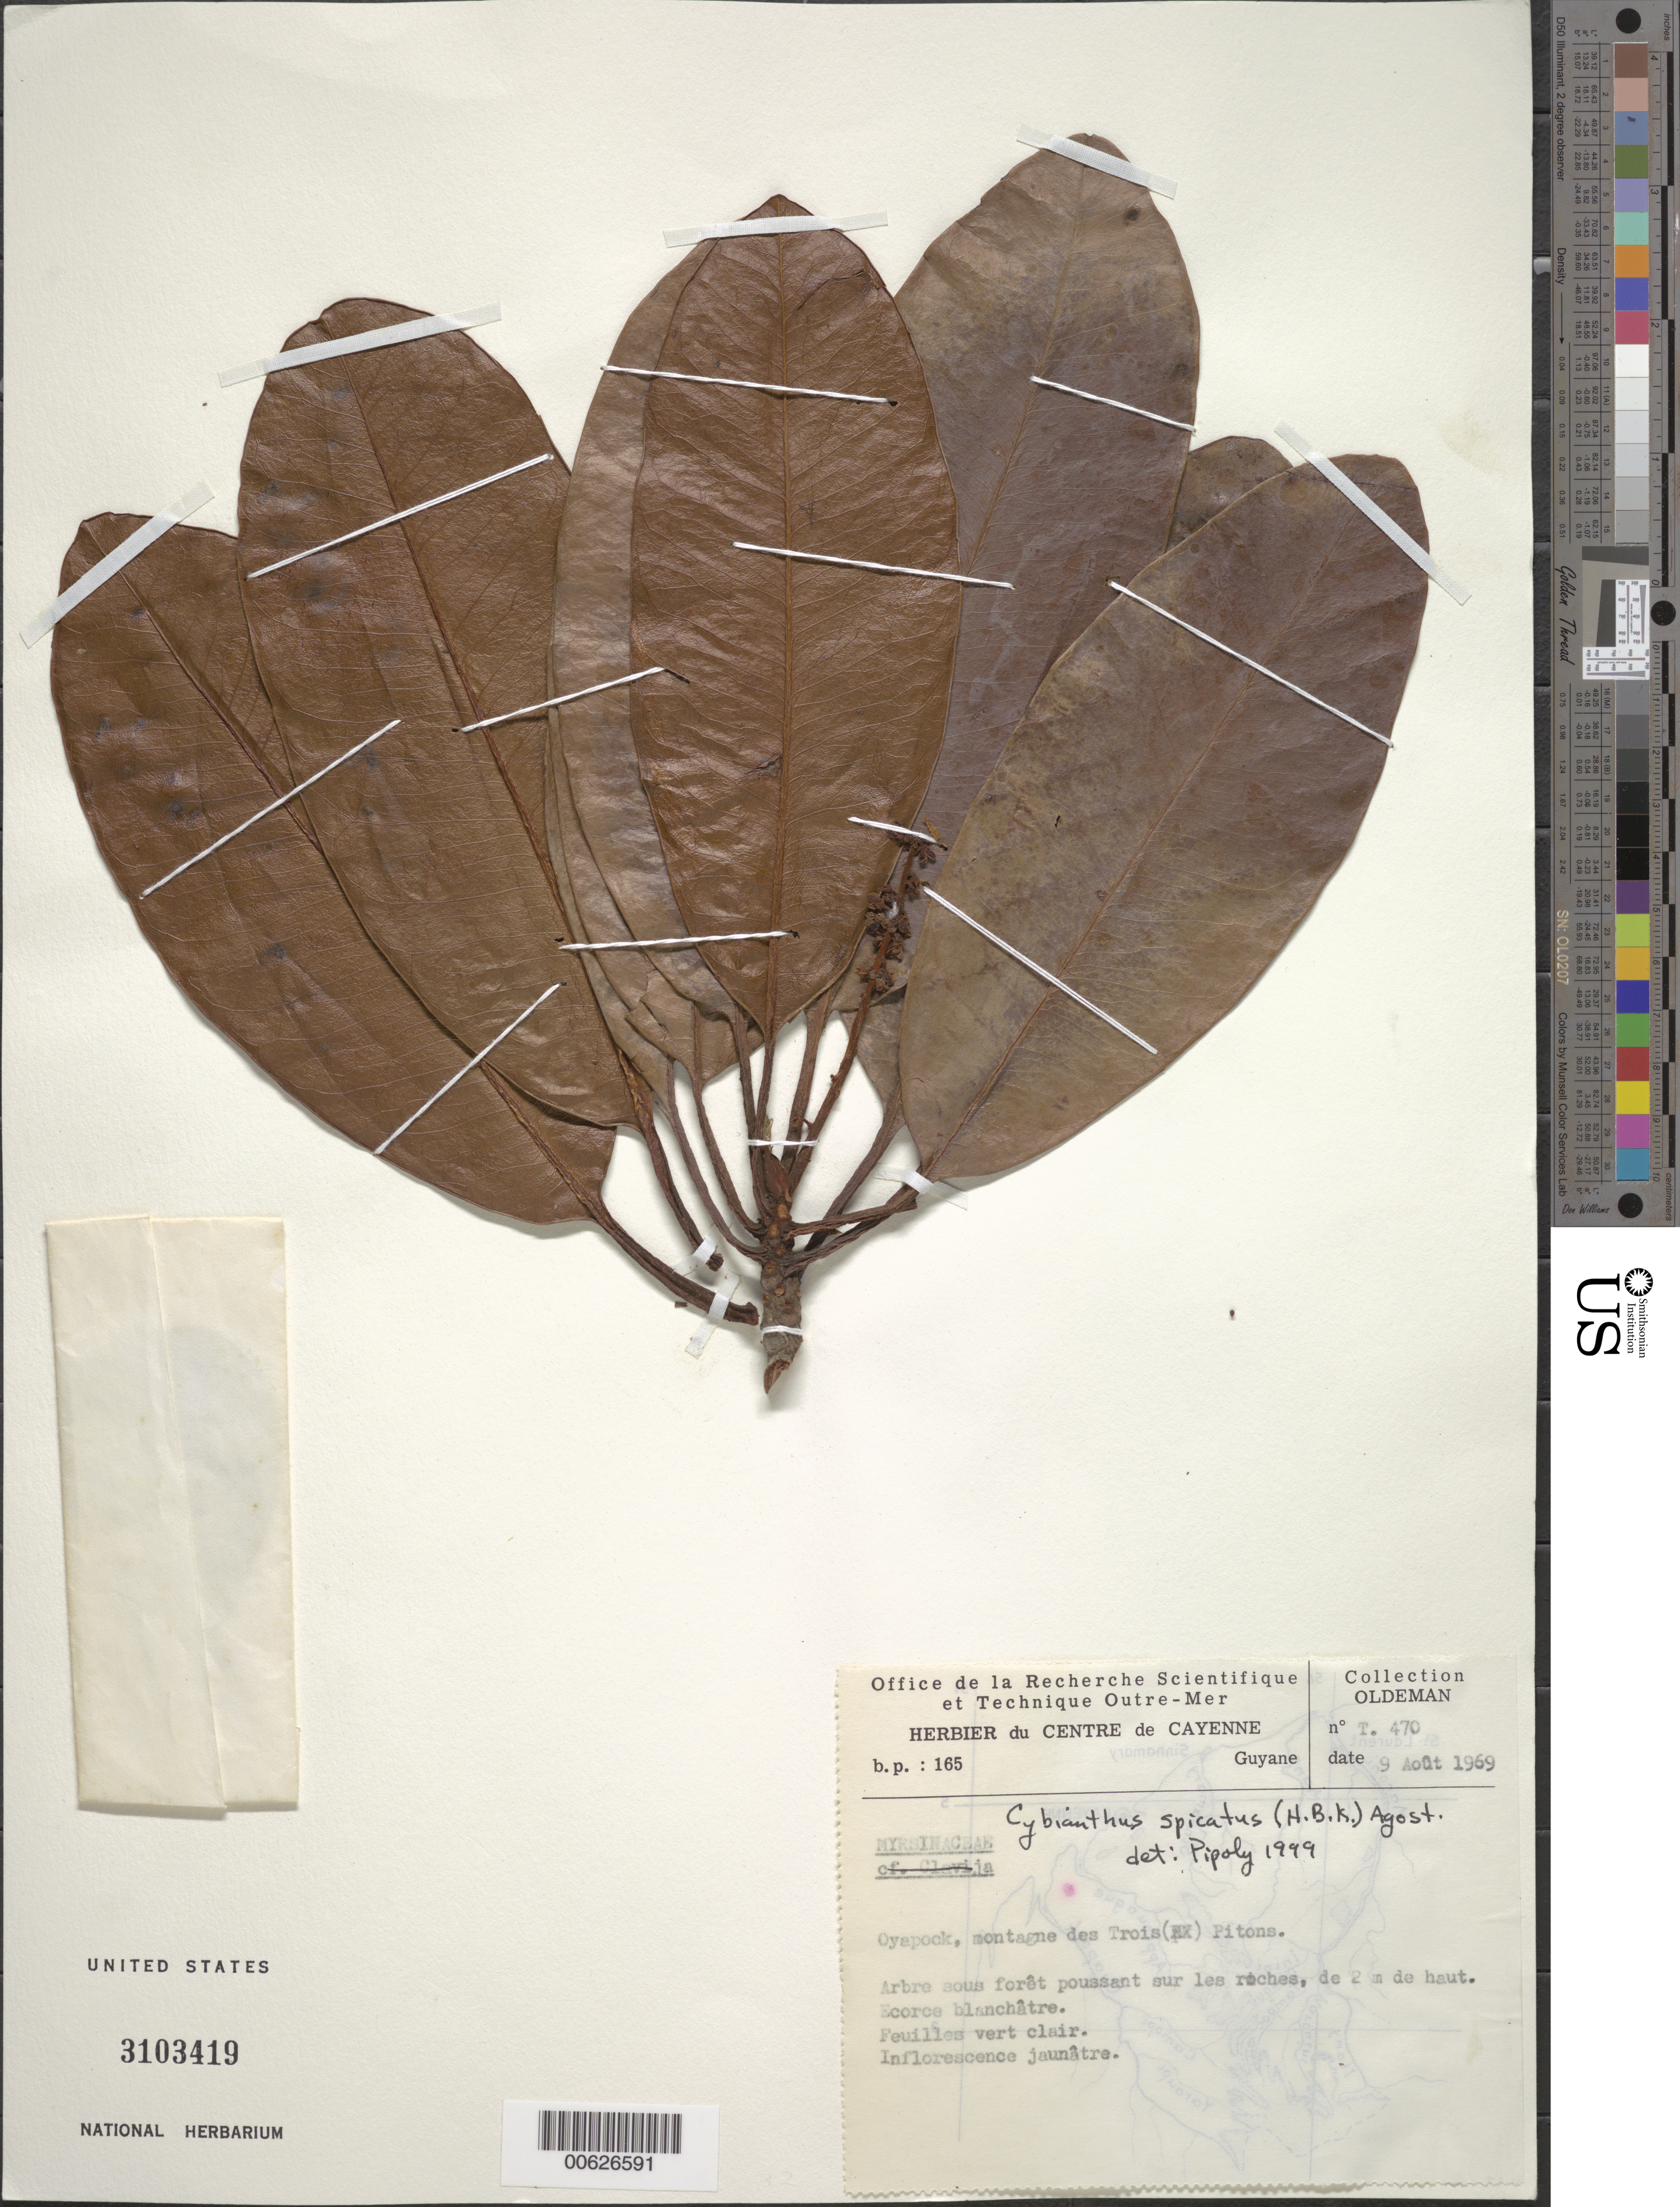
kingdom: Plantae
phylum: Tracheophyta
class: Magnoliopsida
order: Ericales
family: Primulaceae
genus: Cybianthus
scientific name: Cybianthus spicatus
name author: (Kunth) G. Agostini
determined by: Pipoly, J. J., III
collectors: R. Oldeman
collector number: T 470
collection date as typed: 9-Aug-69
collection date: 1969-08-09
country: French Guiana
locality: Oyapock, montagne des Trois Pitons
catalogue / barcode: US 3103419